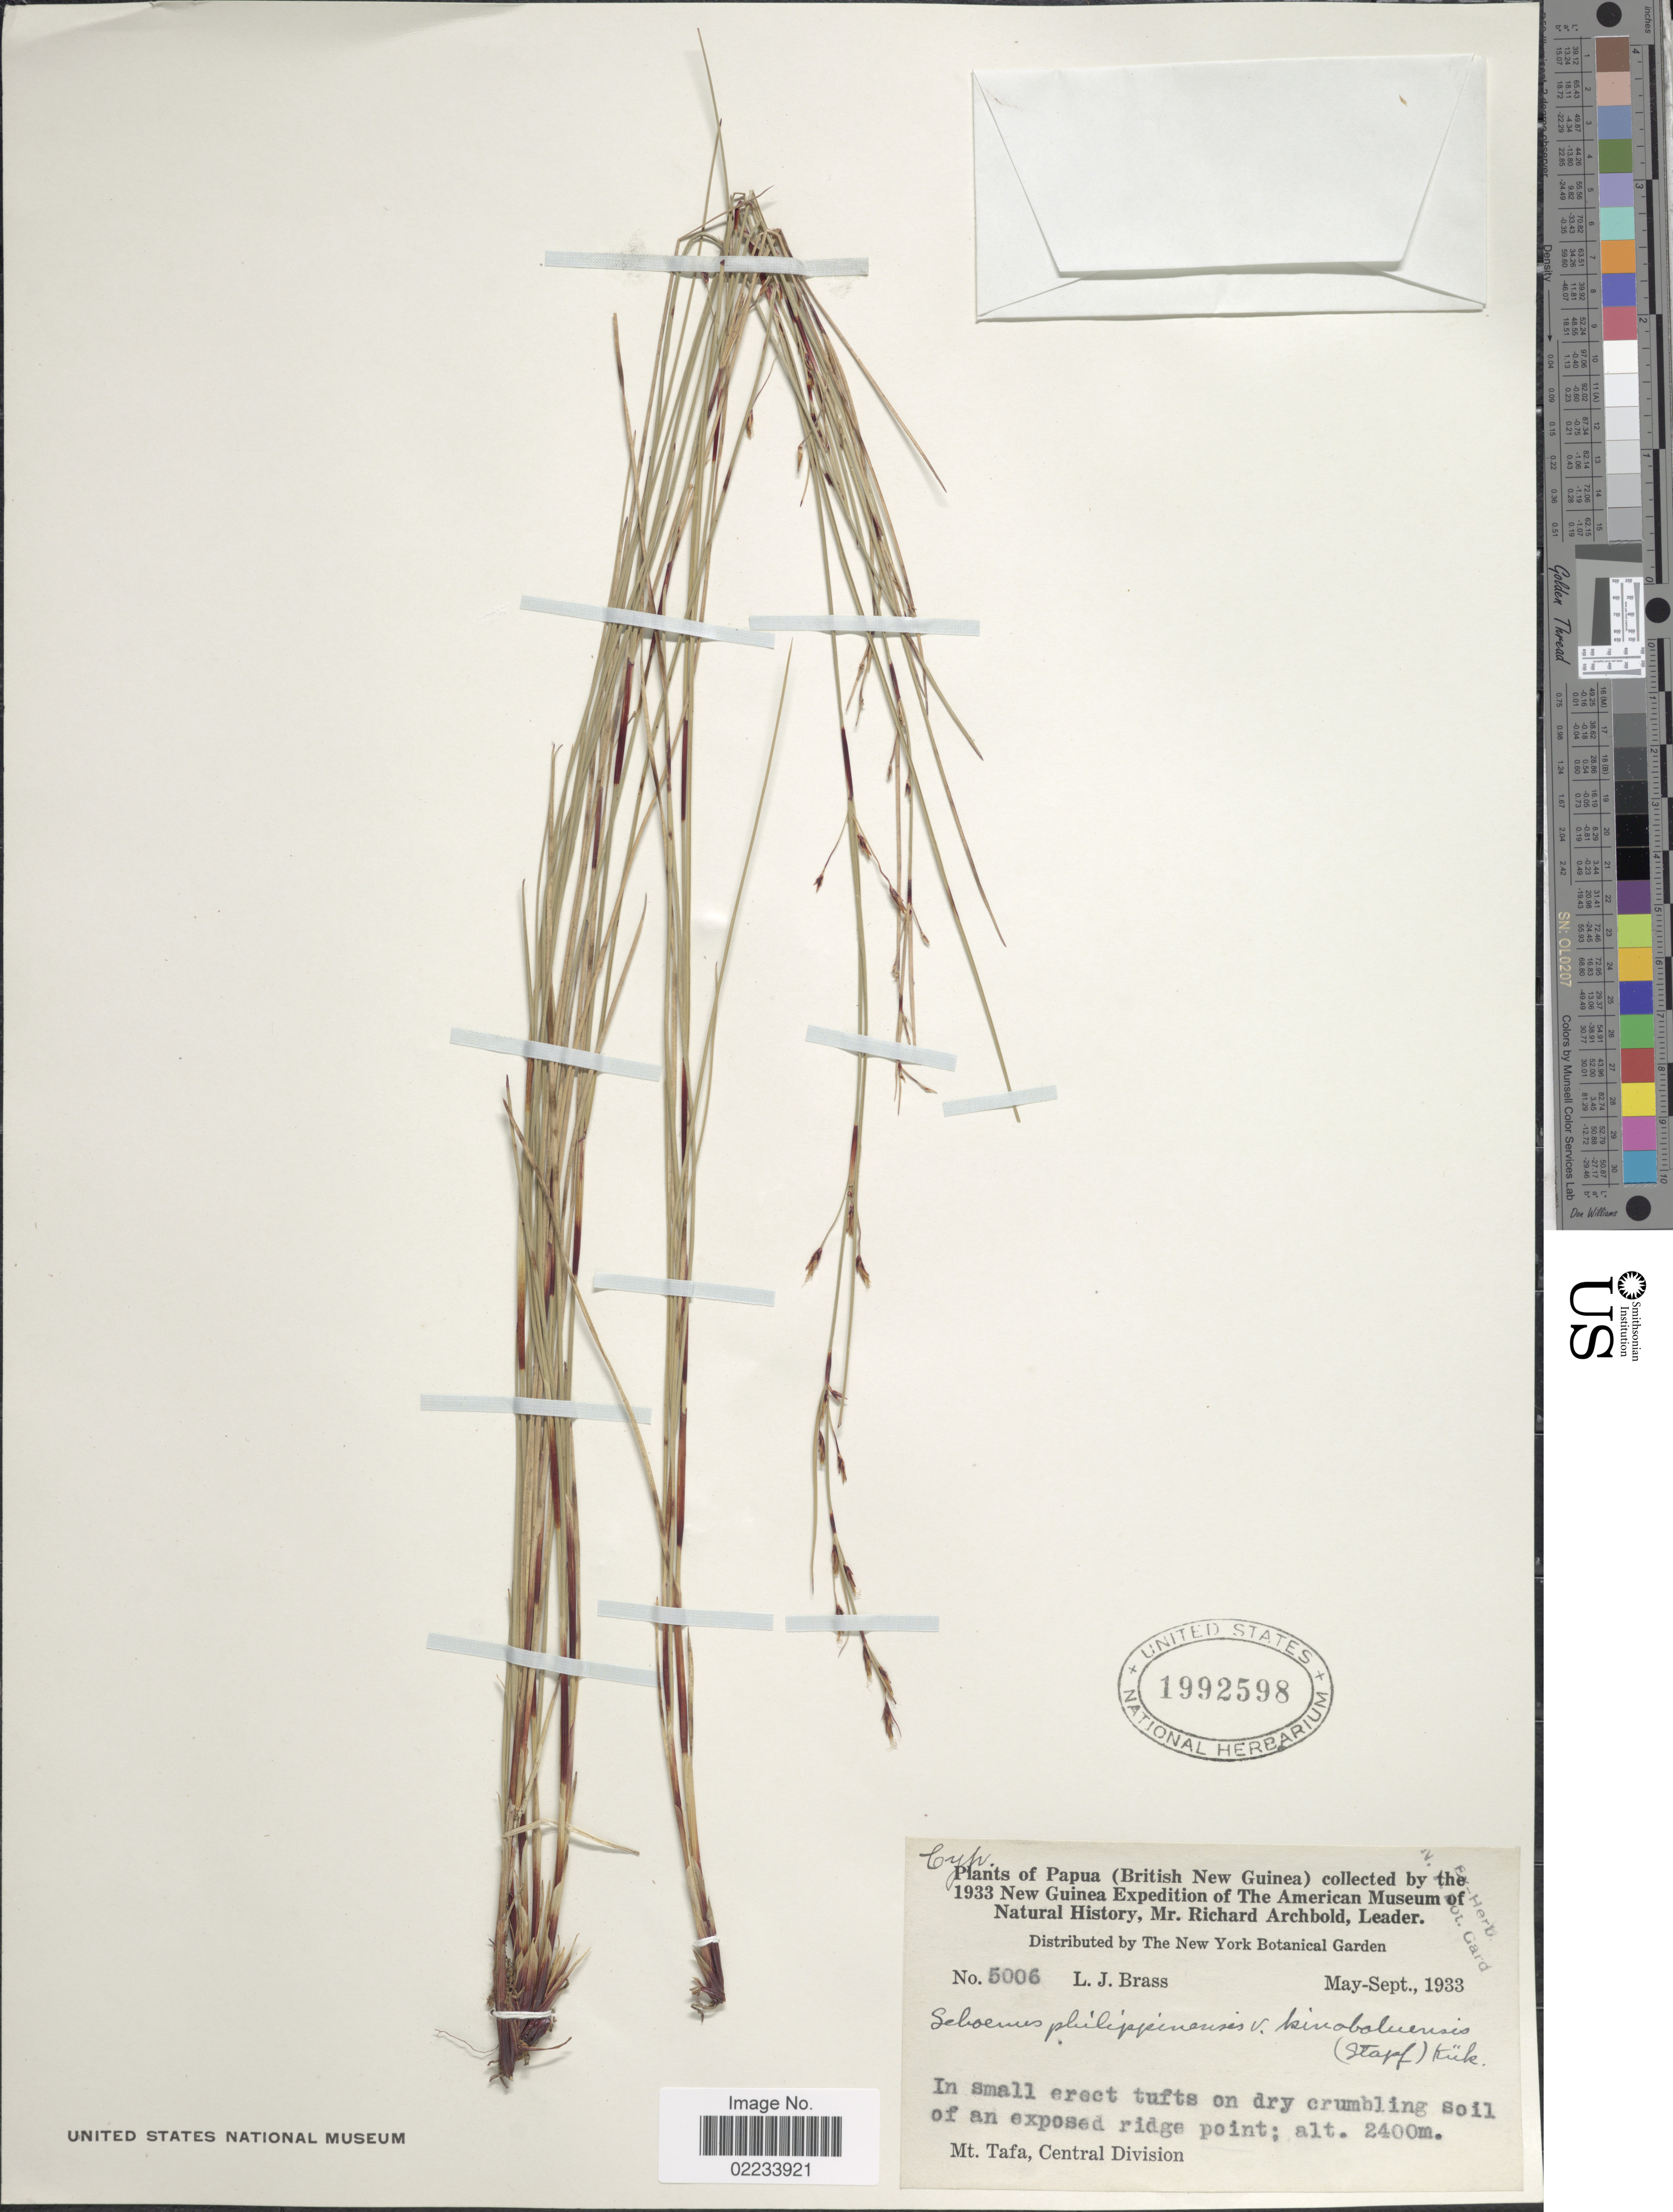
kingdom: Plantae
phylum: Tracheophyta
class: Liliopsida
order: Poales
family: Cyperaceae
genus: Schoenus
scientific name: Schoenus curvulus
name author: F. Muell.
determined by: Kern, J. H.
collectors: L. J. Brass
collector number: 5006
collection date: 1933-05/1933-09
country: Papua New Guinea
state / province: Central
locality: (British New Guinea), Mt Tafa, Central Division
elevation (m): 2400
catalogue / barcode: US 1992598